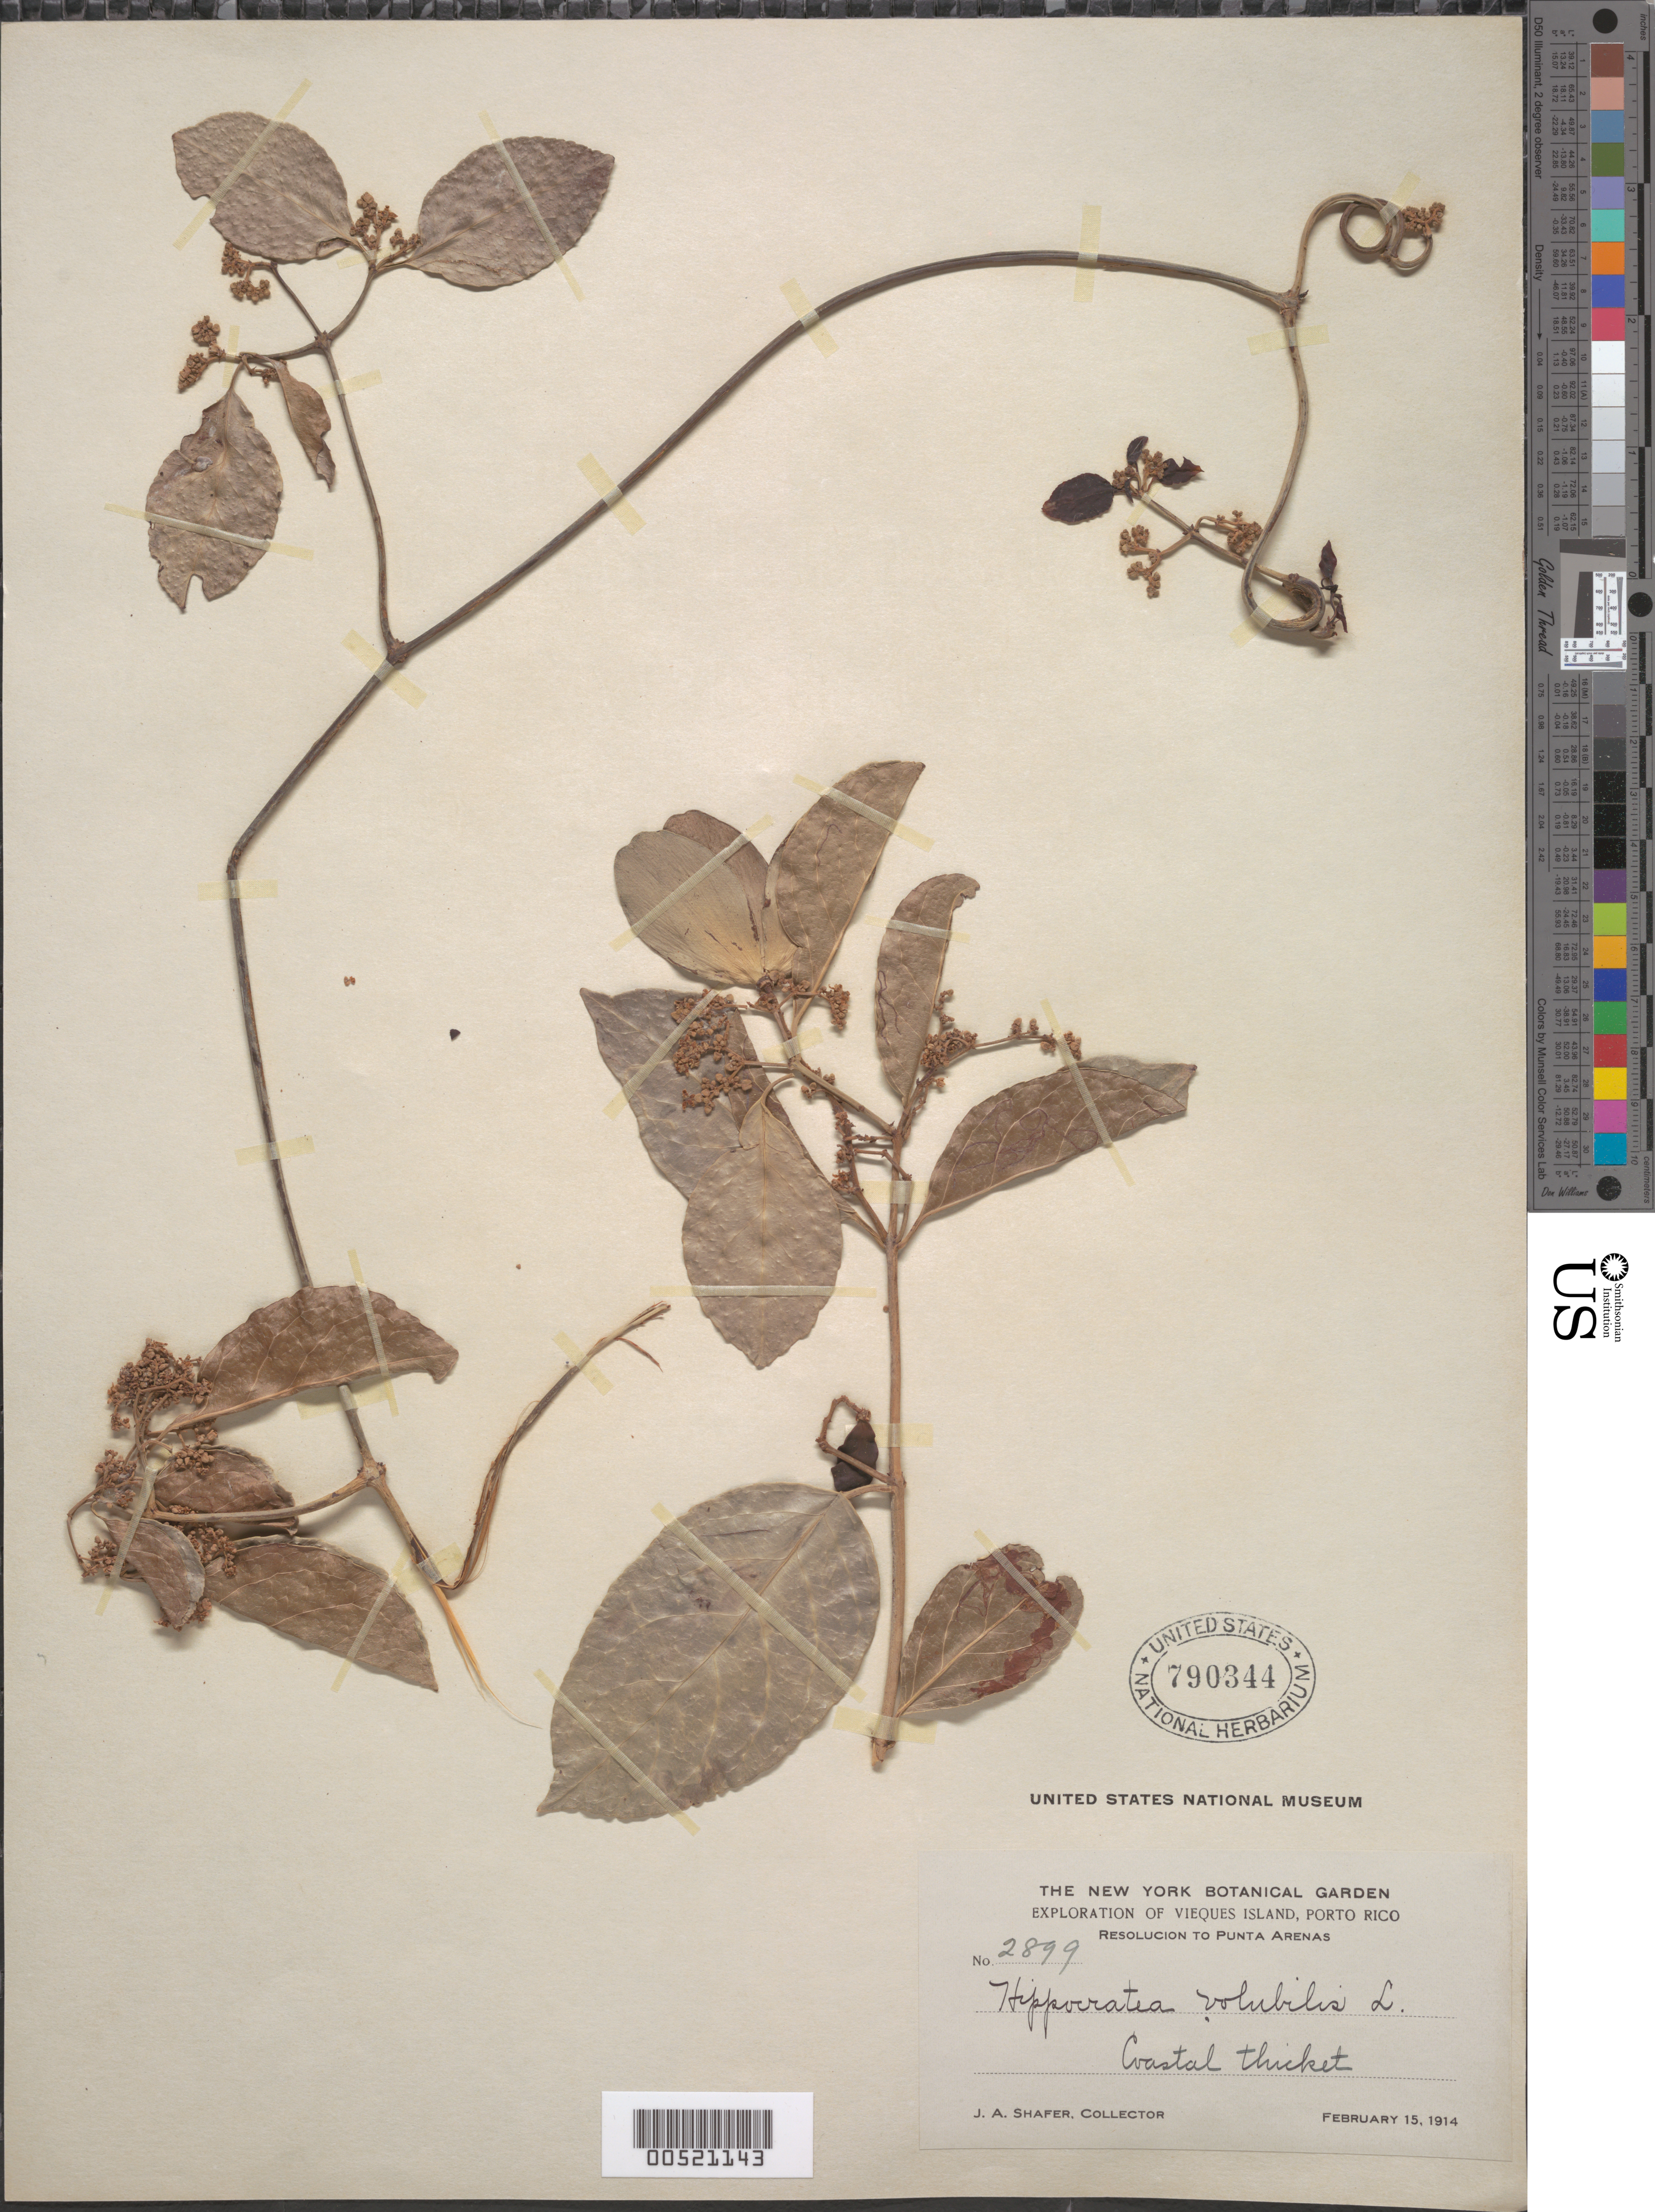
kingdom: Plantae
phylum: Tracheophyta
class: Magnoliopsida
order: Celastrales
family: Celastraceae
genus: Hippocratea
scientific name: Hippocratea volubilis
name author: L.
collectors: J. A. Shafer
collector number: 2899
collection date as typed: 15 Feb 1914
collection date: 1914-02-15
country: Puerto Rico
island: Greater Antilles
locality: Vieques Island: Resolucion to Punta Arenas. Coastal thicket.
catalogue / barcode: US 790344